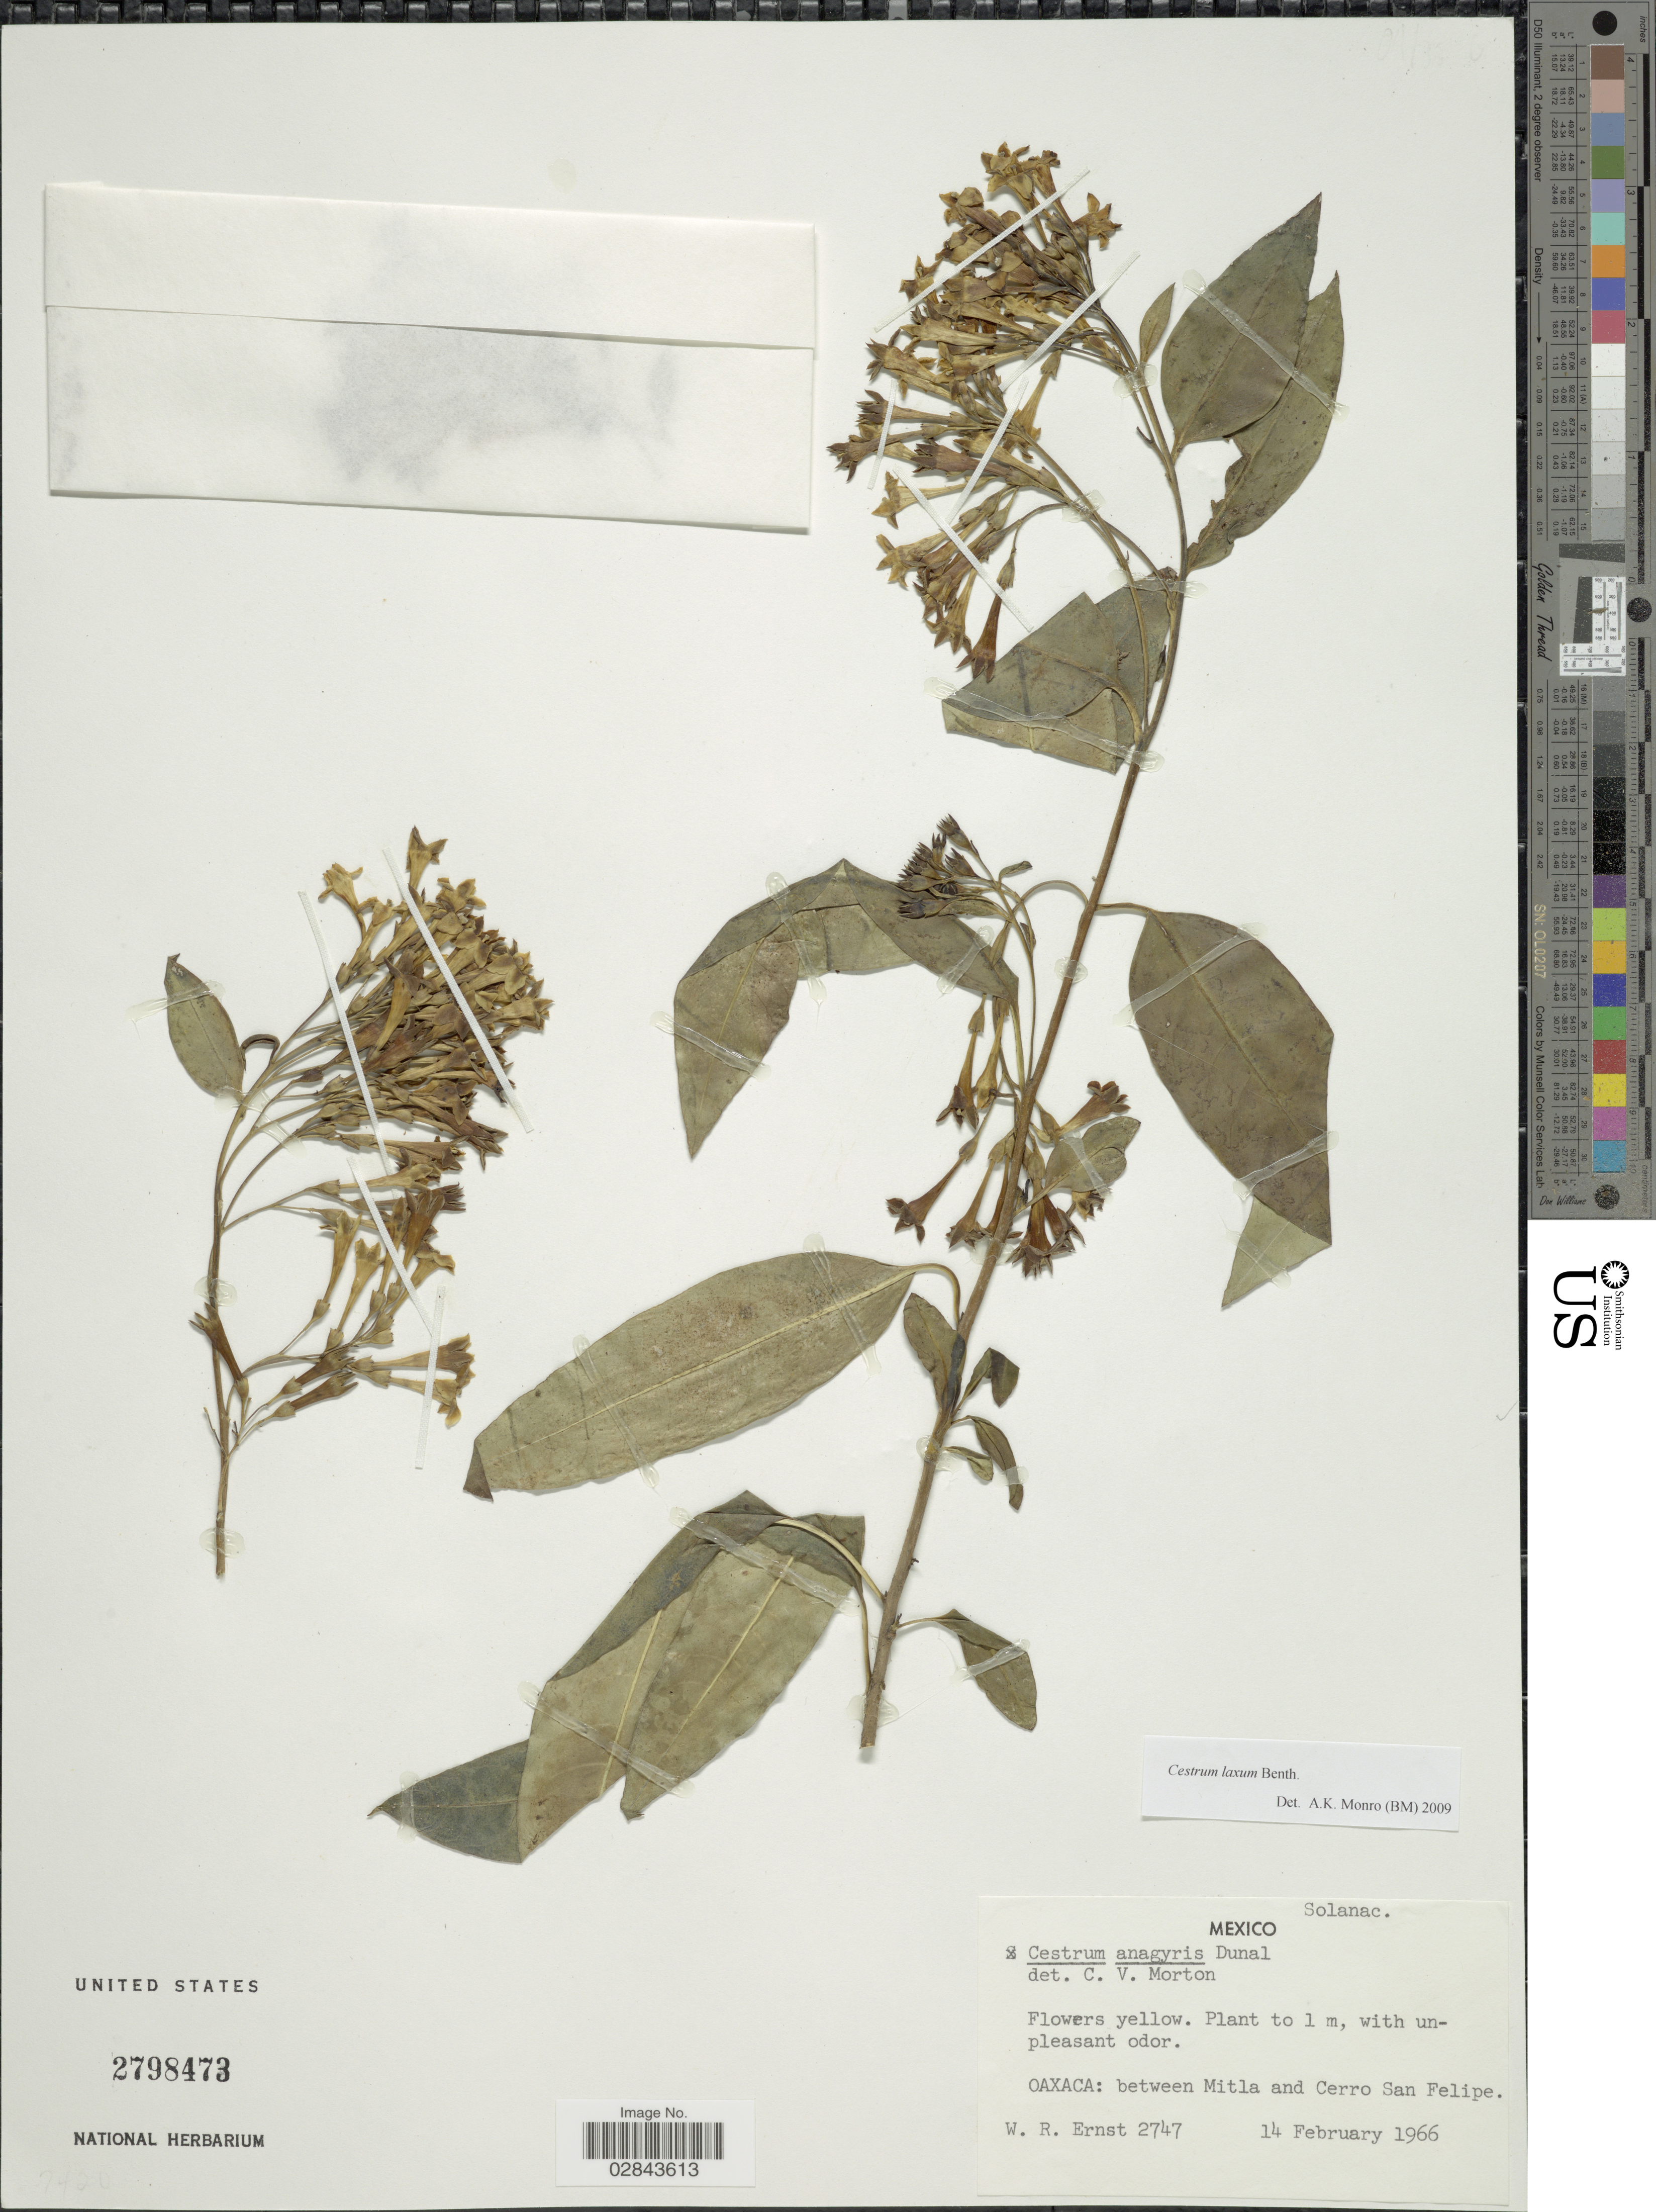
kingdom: Plantae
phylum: Tracheophyta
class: Magnoliopsida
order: Solanales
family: Solanaceae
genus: Cestrum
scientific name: Cestrum laxum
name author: Benth.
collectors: W. R. Ernst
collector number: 2747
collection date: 1966-02-14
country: Mexico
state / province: Oaxaca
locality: Between Mitla and Cerro San Felipe.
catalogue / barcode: US 2798473